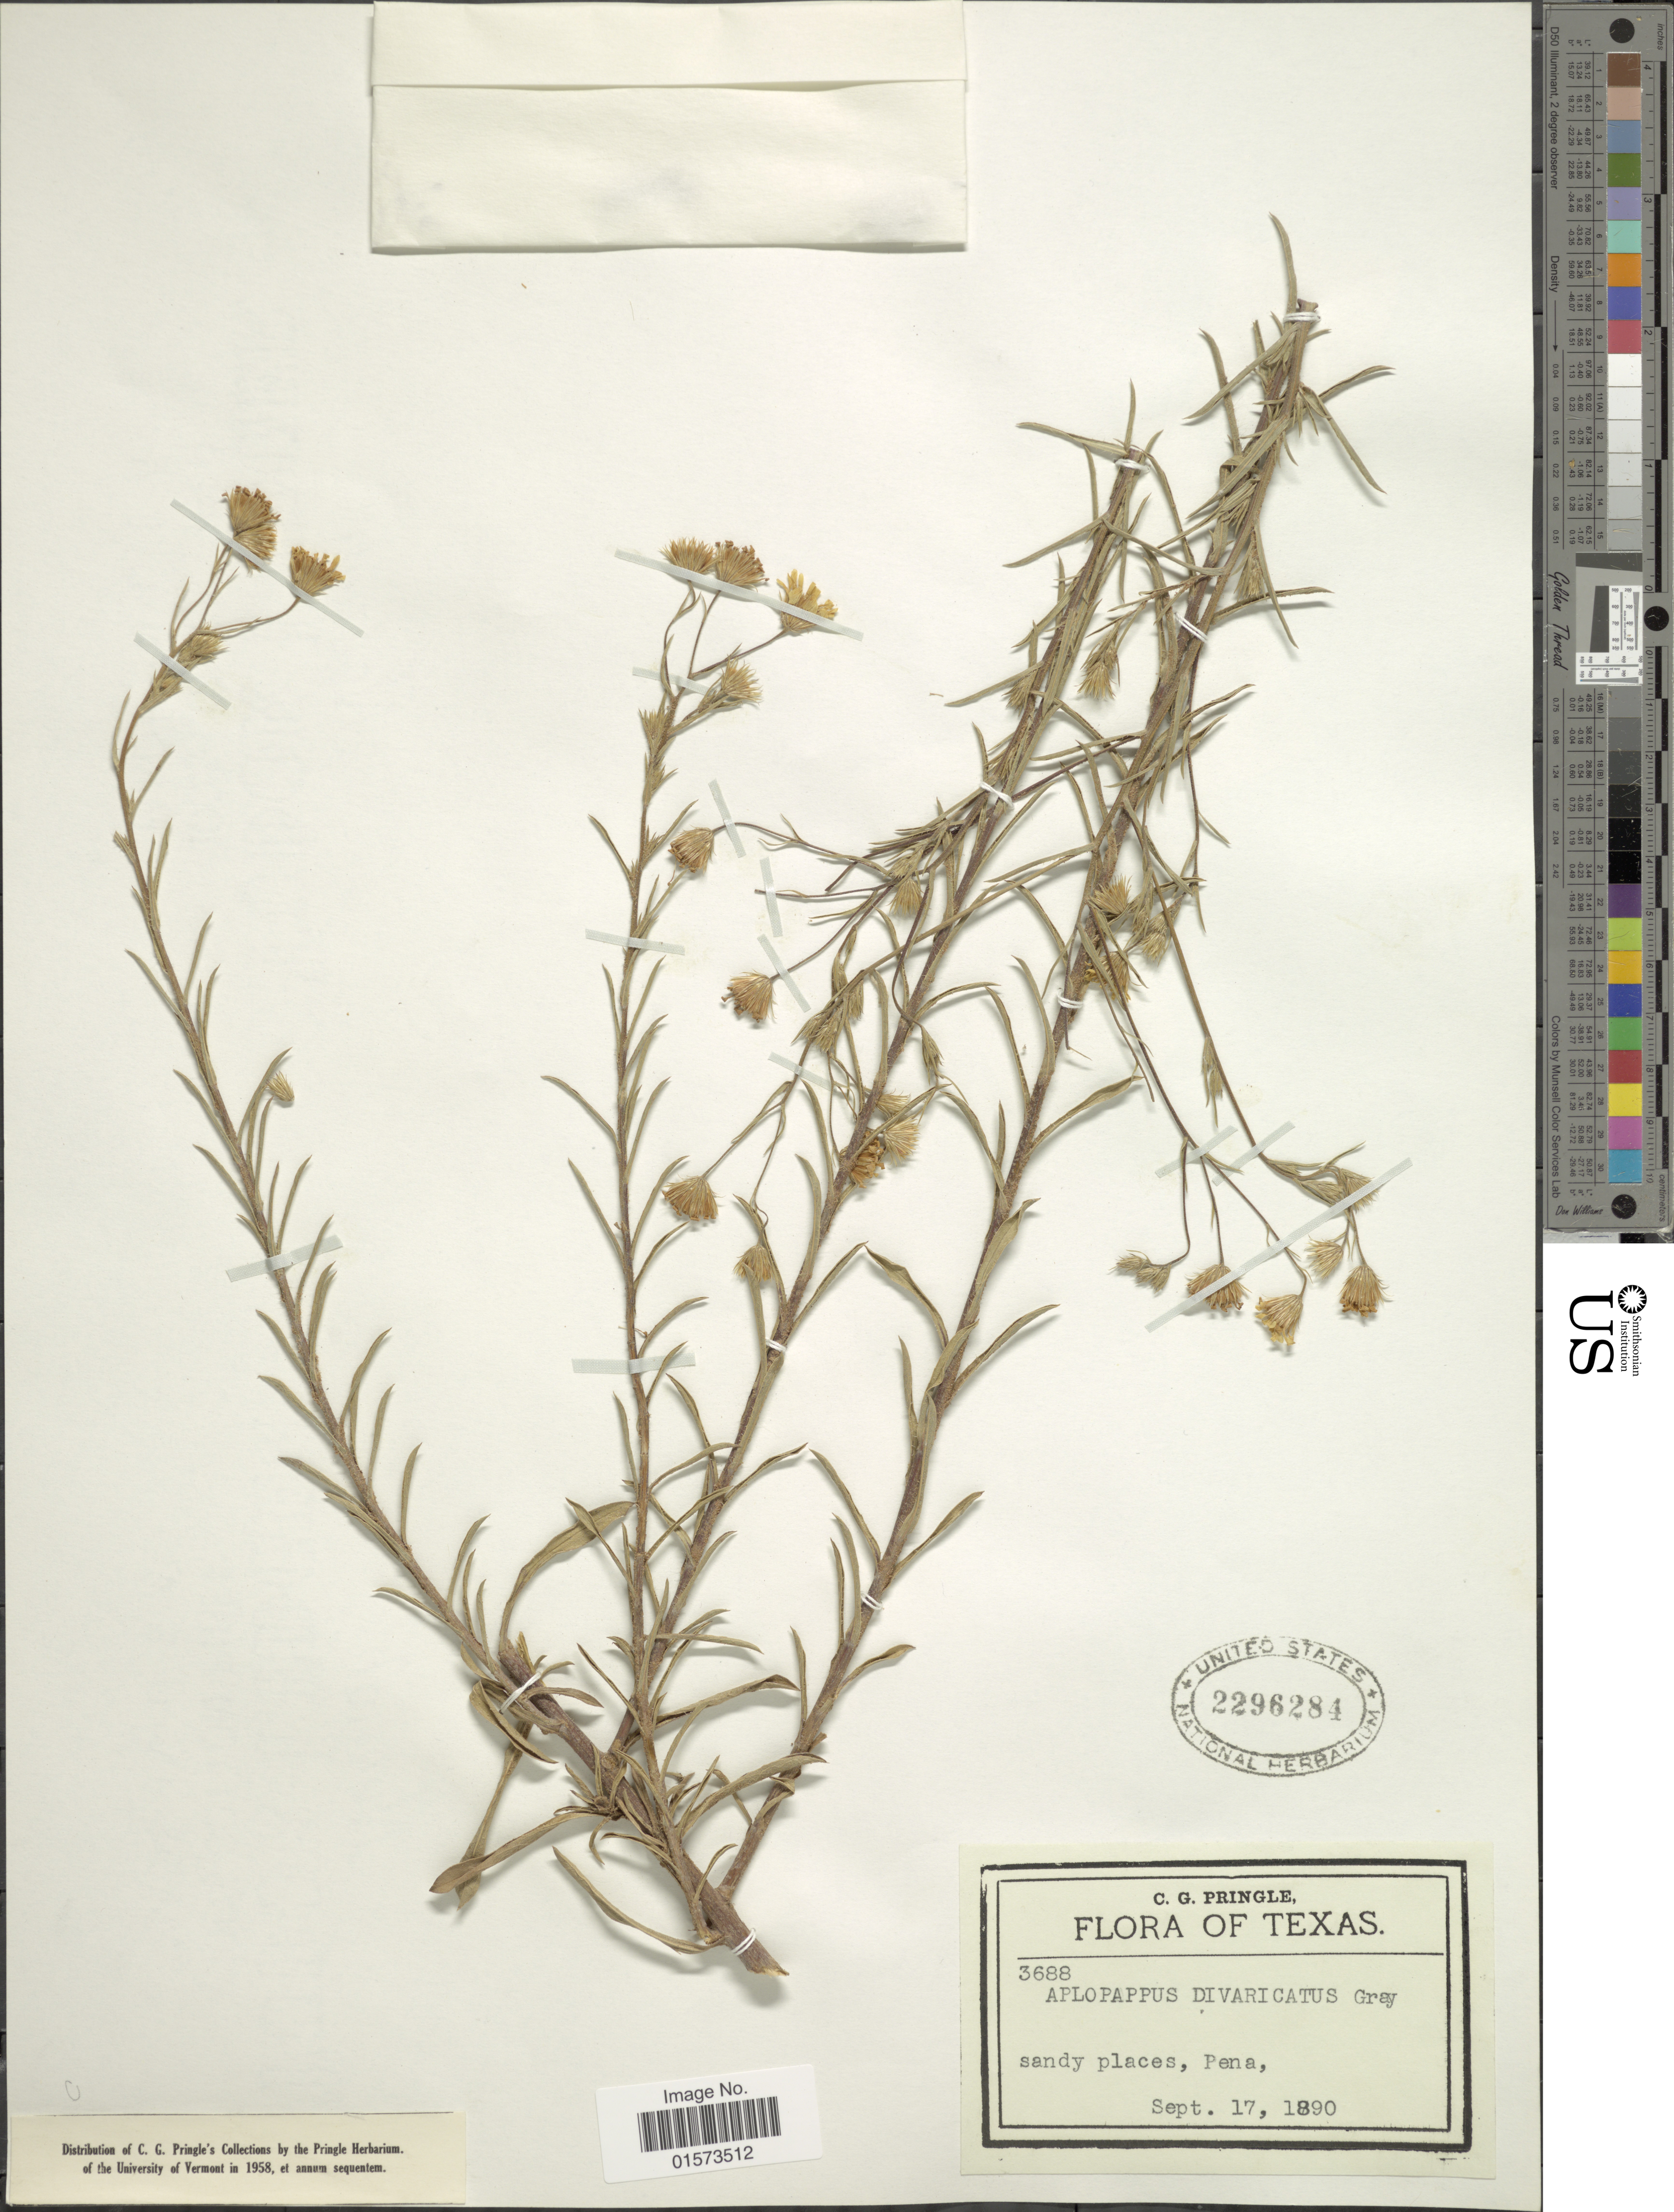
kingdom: Plantae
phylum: Tracheophyta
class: Magnoliopsida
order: Asterales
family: Asteraceae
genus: Croptilon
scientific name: Croptilon divaricatum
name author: (Nutt.) Raf.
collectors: C. G. Pringle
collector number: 3688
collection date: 1890-09-17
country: United States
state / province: Texas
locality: Sandy places, Pena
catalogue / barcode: US 2296284